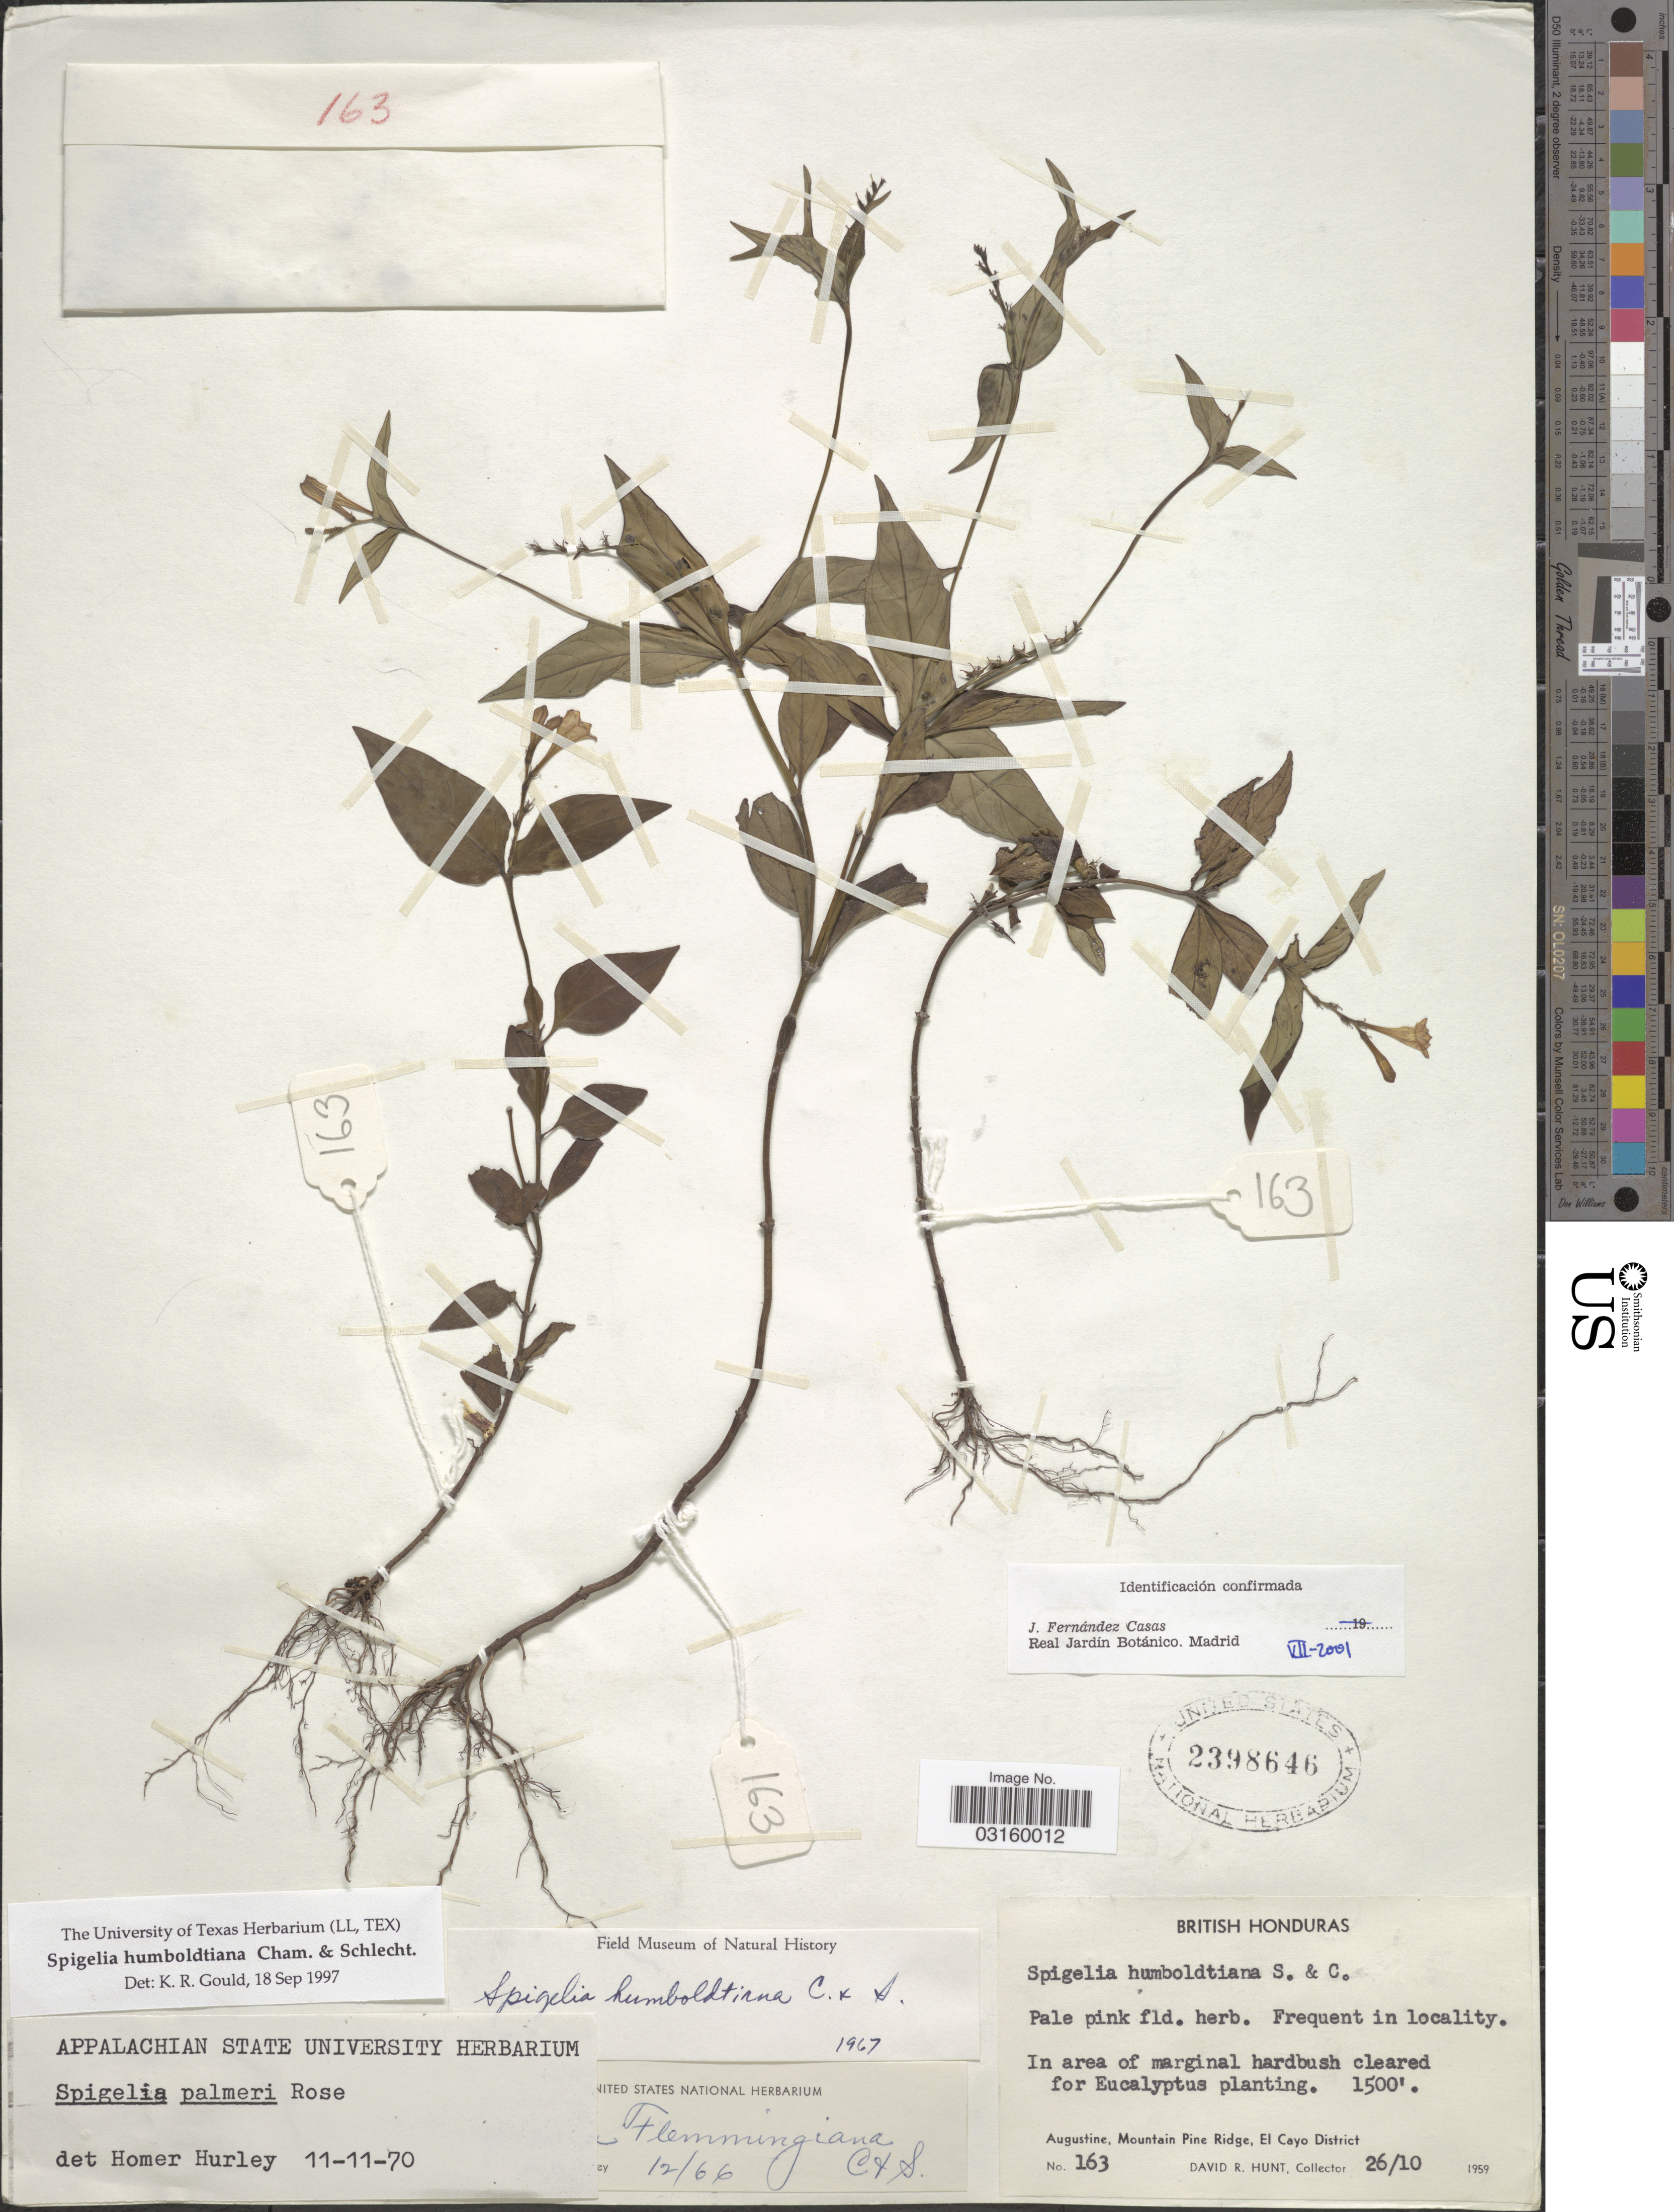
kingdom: Plantae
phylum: Tracheophyta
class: Magnoliopsida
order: Gentianales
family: Loganiaceae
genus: Spigelia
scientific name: Spigelia humboldtiana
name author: Cham. & Schltdl.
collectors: D. Hunt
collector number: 163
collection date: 1959-10-26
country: Belize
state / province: Cayo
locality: British Honduras, Augustine, Mountain Pine Ridge, El Cayo District.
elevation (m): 457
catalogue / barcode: US 2398646